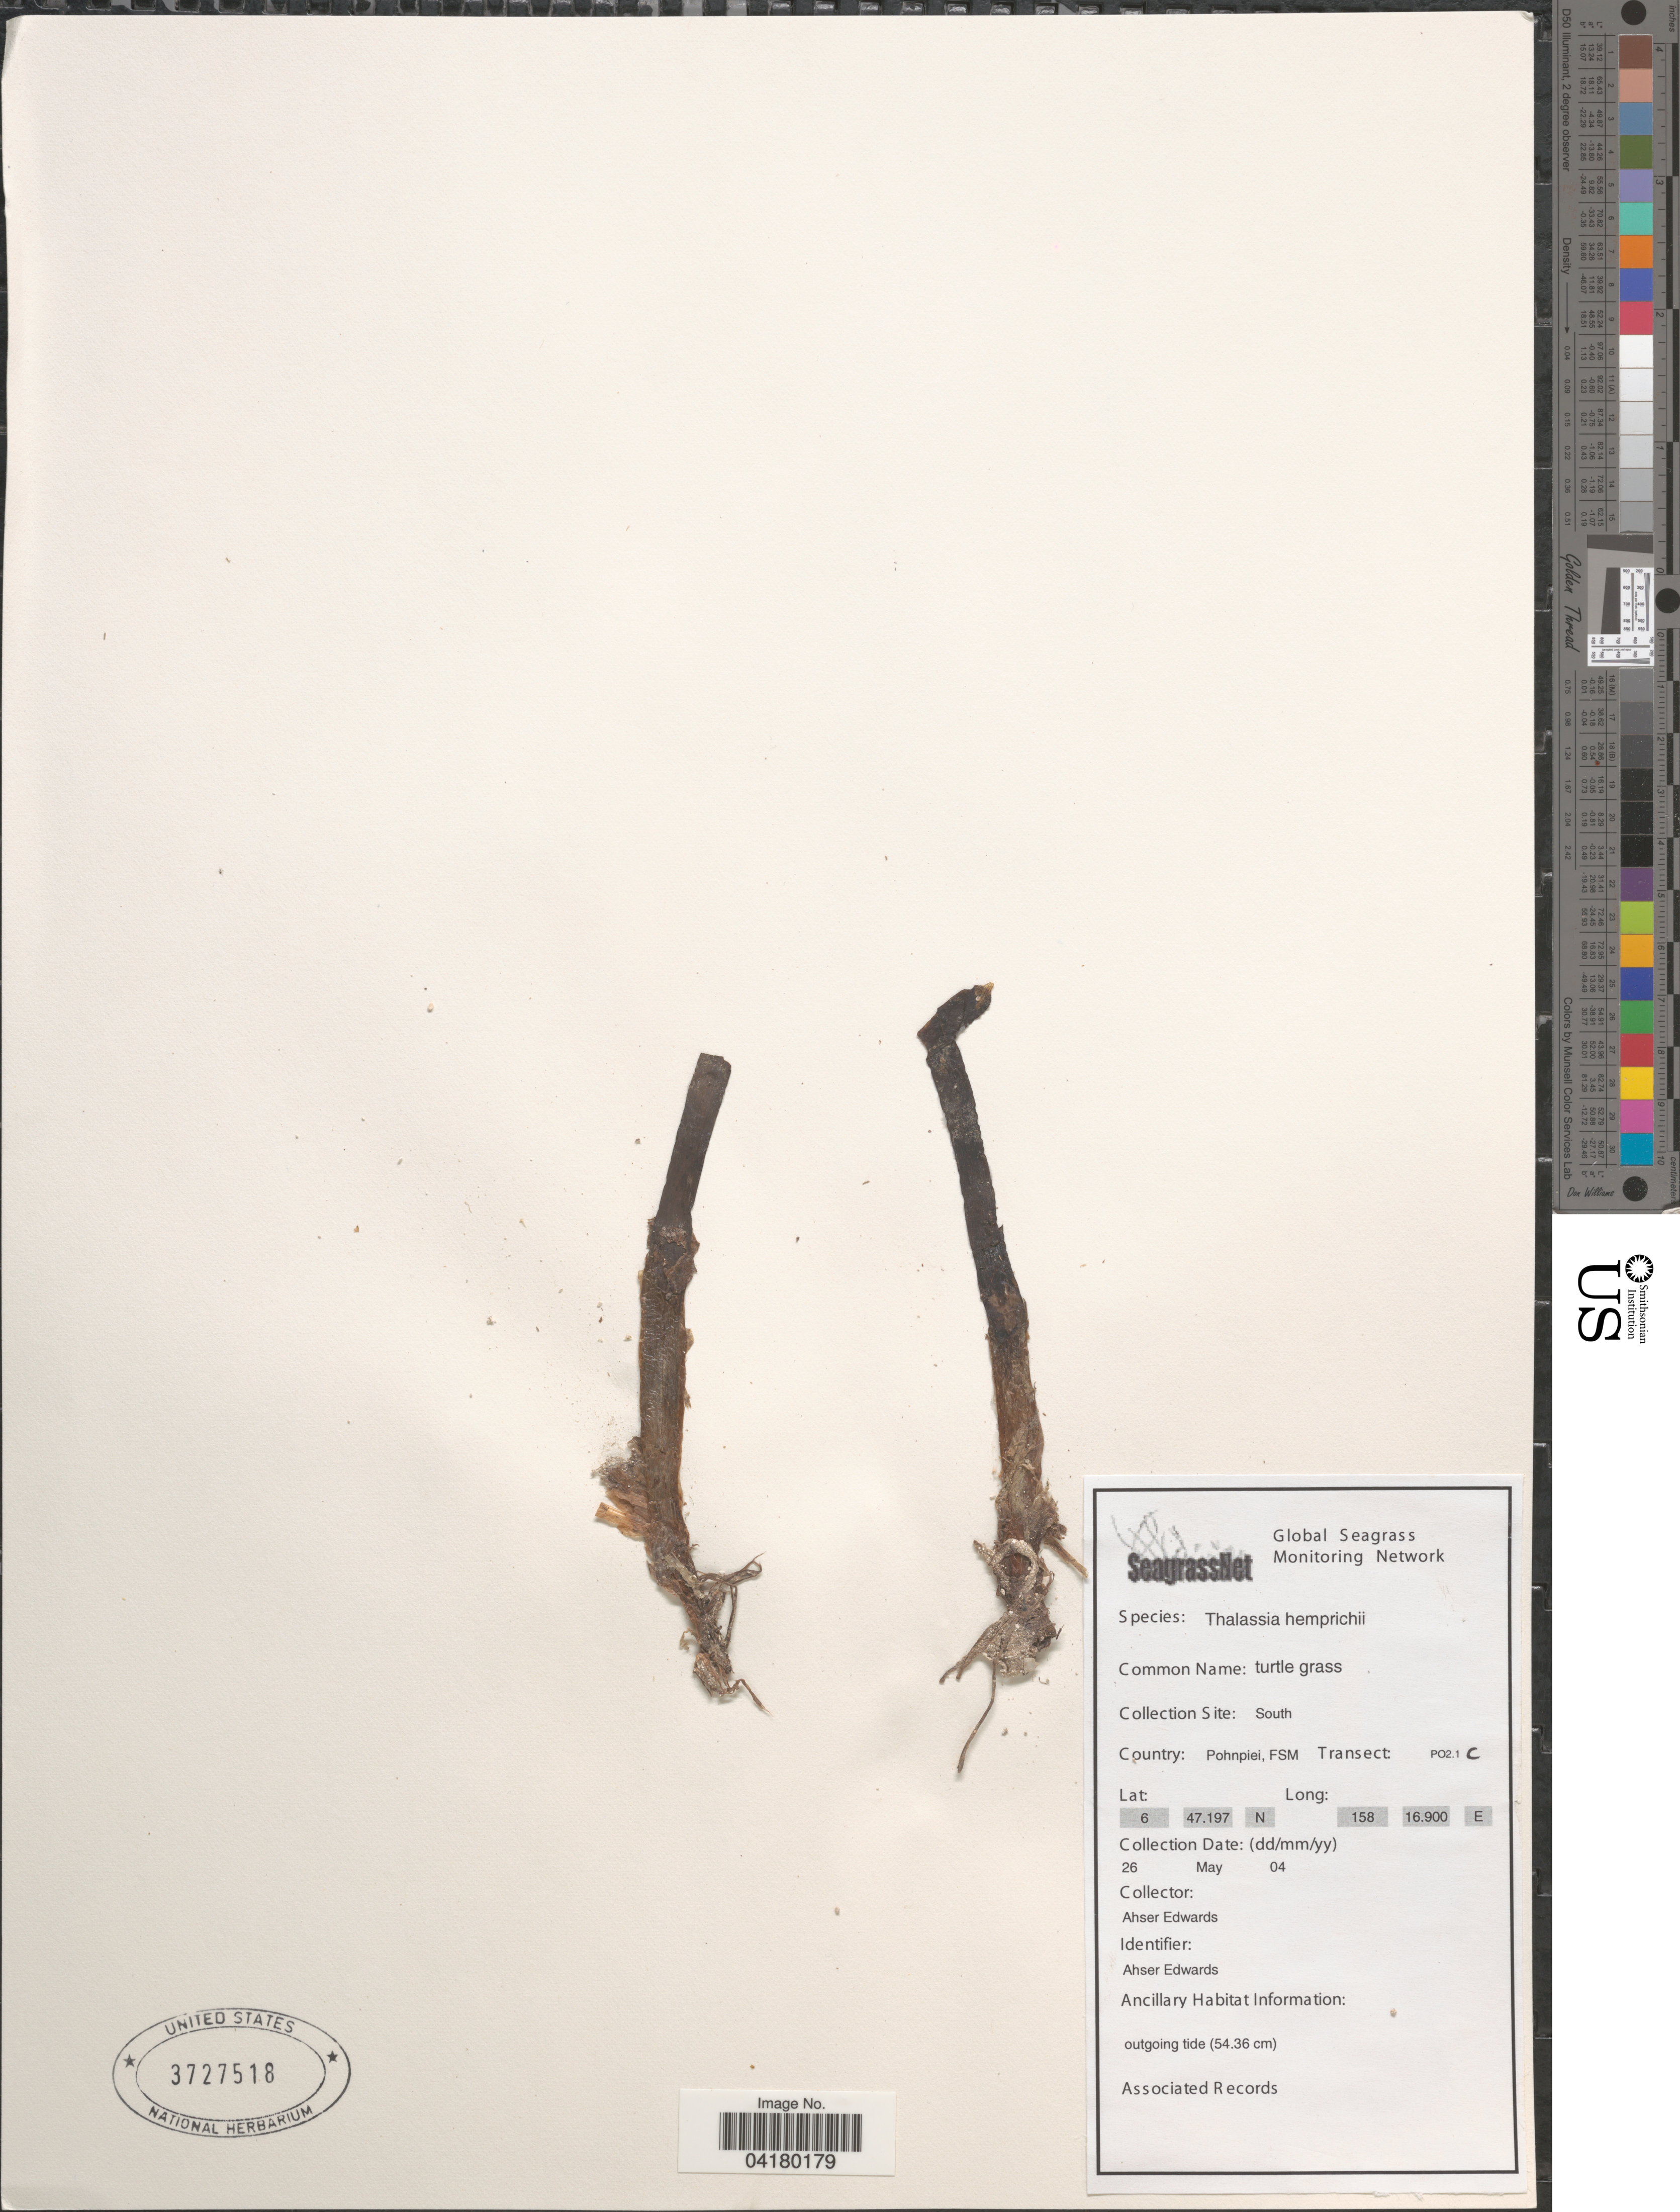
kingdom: Plantae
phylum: Tracheophyta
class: Liliopsida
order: Alismatales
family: Hydrocharitaceae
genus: Thalassia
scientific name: Thalassia hemprichii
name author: Asch.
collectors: A. Edwards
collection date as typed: Transcribed d/m/y: 26/5/4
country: Micronesia, Federated States of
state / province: Pohnpei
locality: Collection Site: South. Country: Pohnpiei, FSM. Transect: PO2.1C.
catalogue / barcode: US 3727518